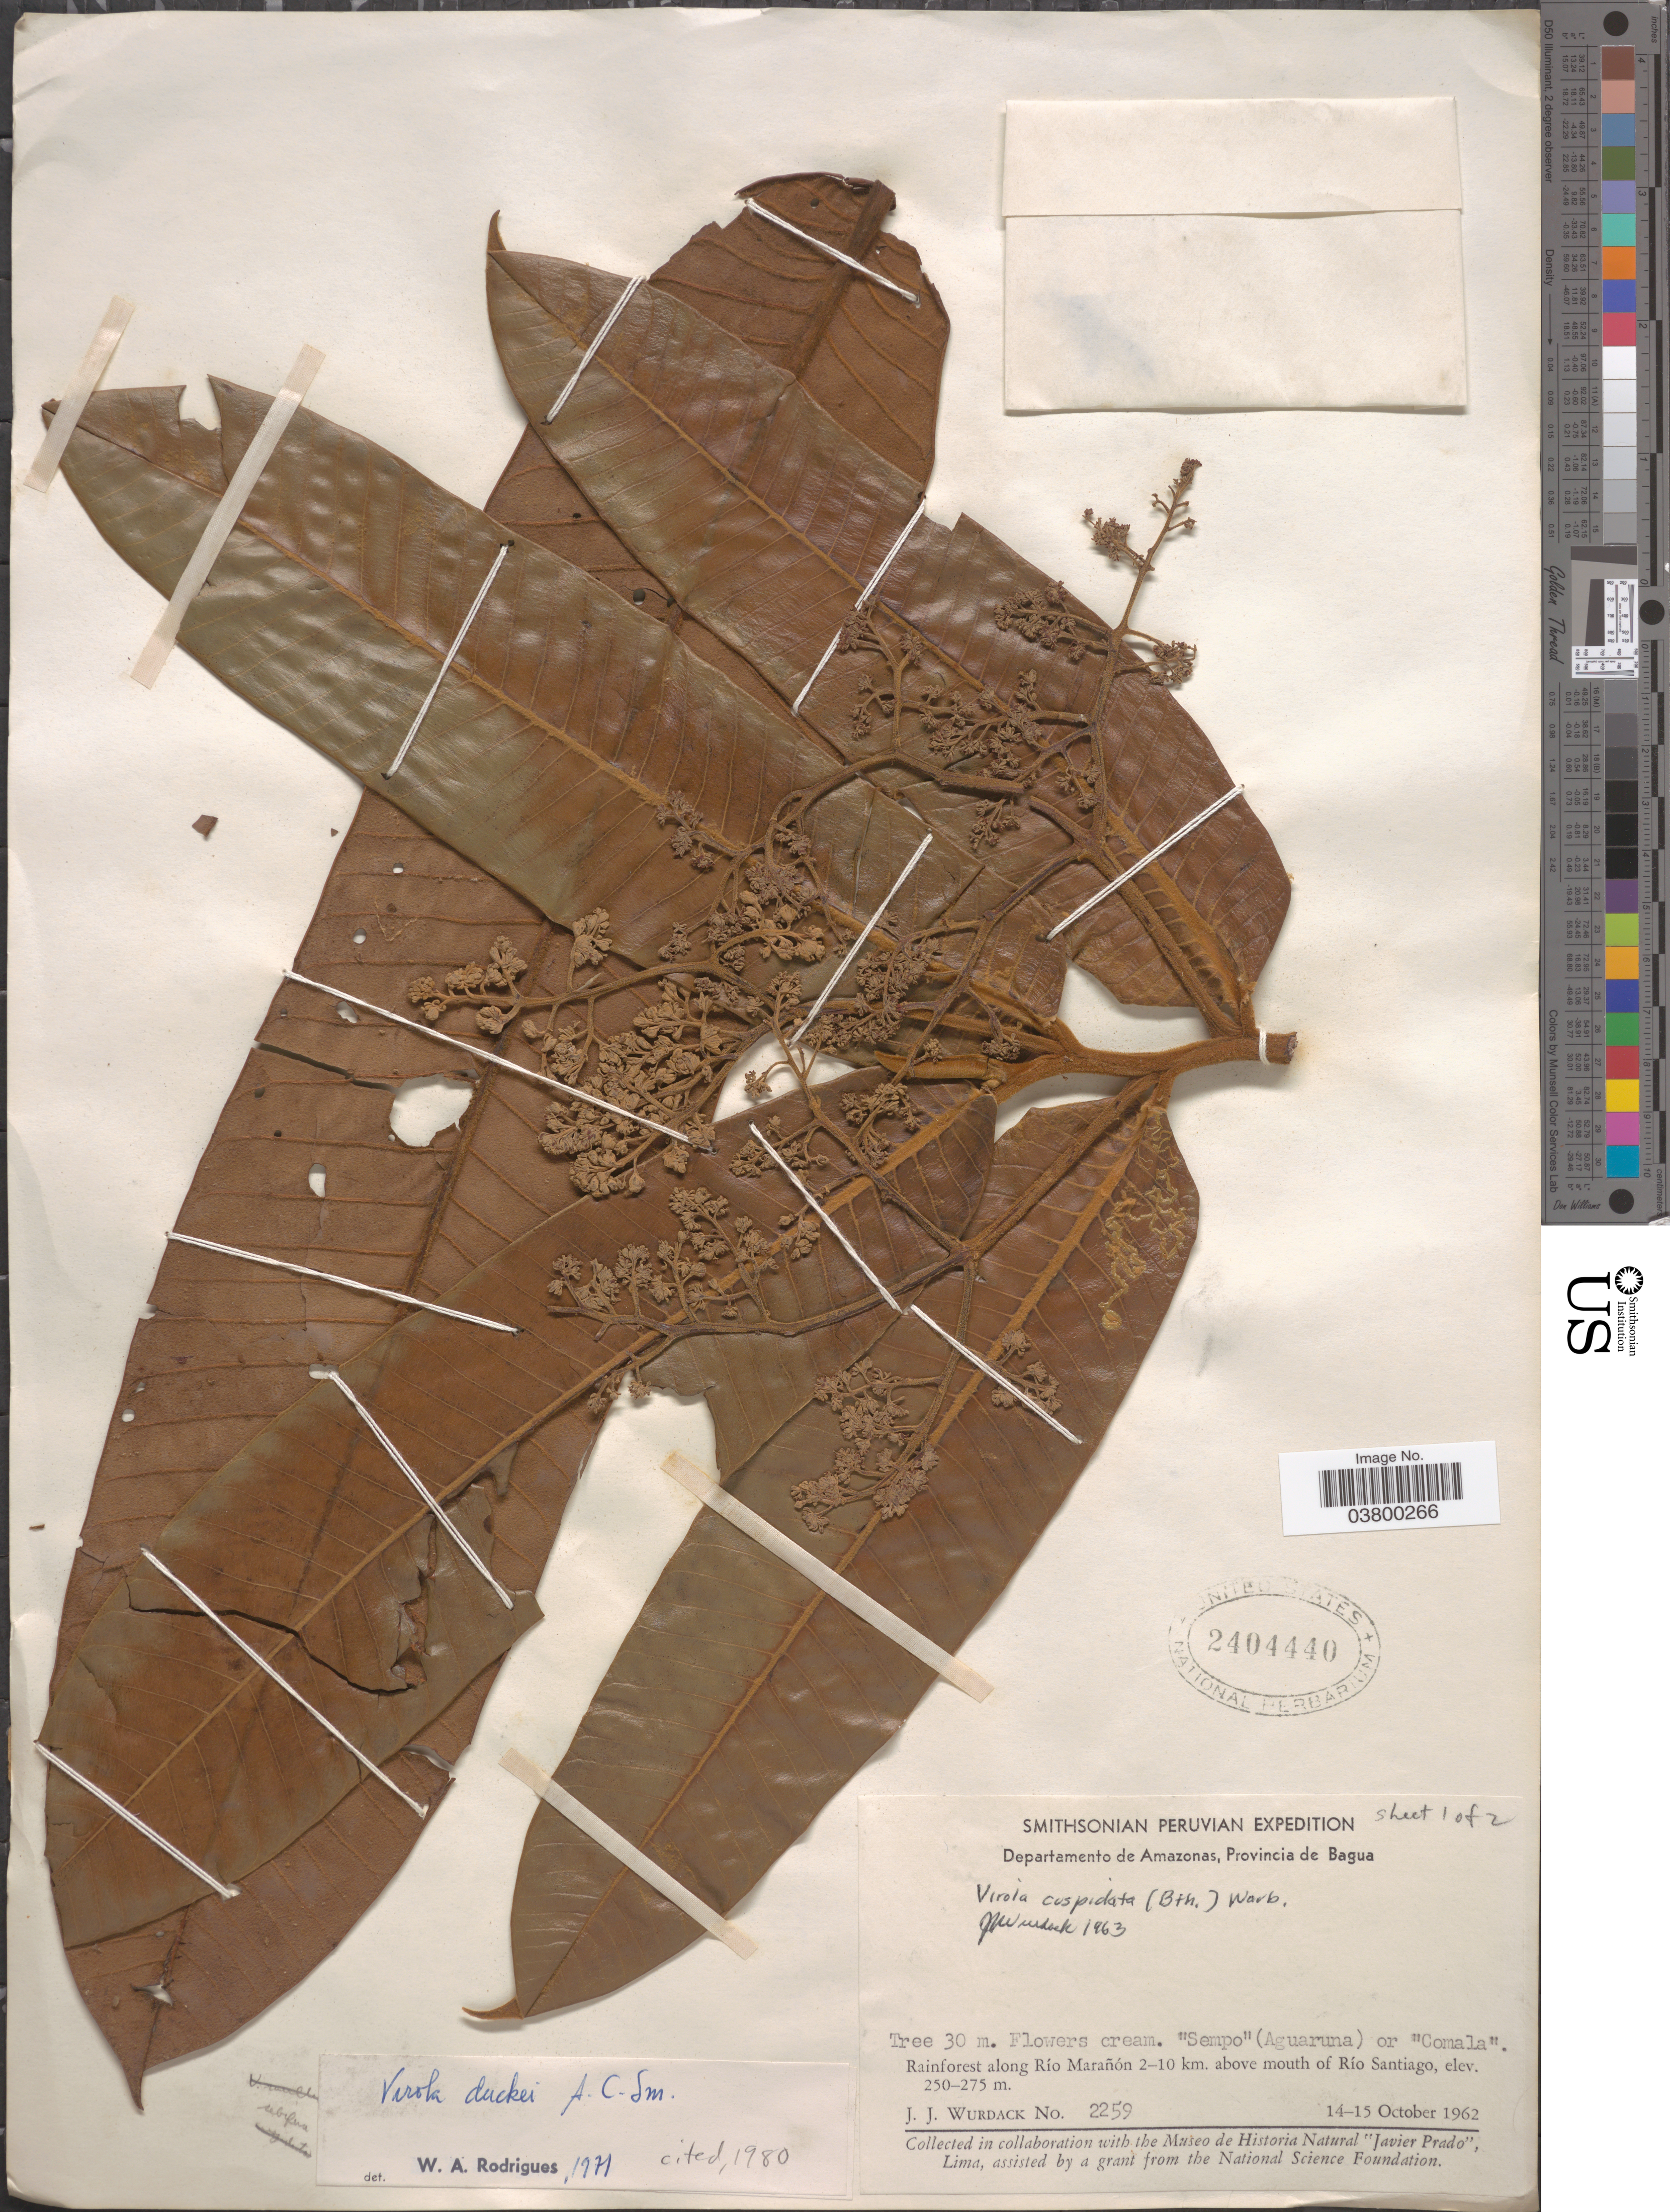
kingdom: Plantae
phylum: Tracheophyta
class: Magnoliopsida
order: Magnoliales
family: Myristicaceae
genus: Virola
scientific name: Virola duckei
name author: A.C. Sm.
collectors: J. J. Wurdack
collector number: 2259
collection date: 1962-10-14/1962-10-15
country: Peru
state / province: Amazonas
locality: Departamento de Amazonas, Provincia de Bagua. Rainforest along Río Marañón 2-10 km. above mouth of Río Santiago.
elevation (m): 250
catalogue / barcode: US 2404440